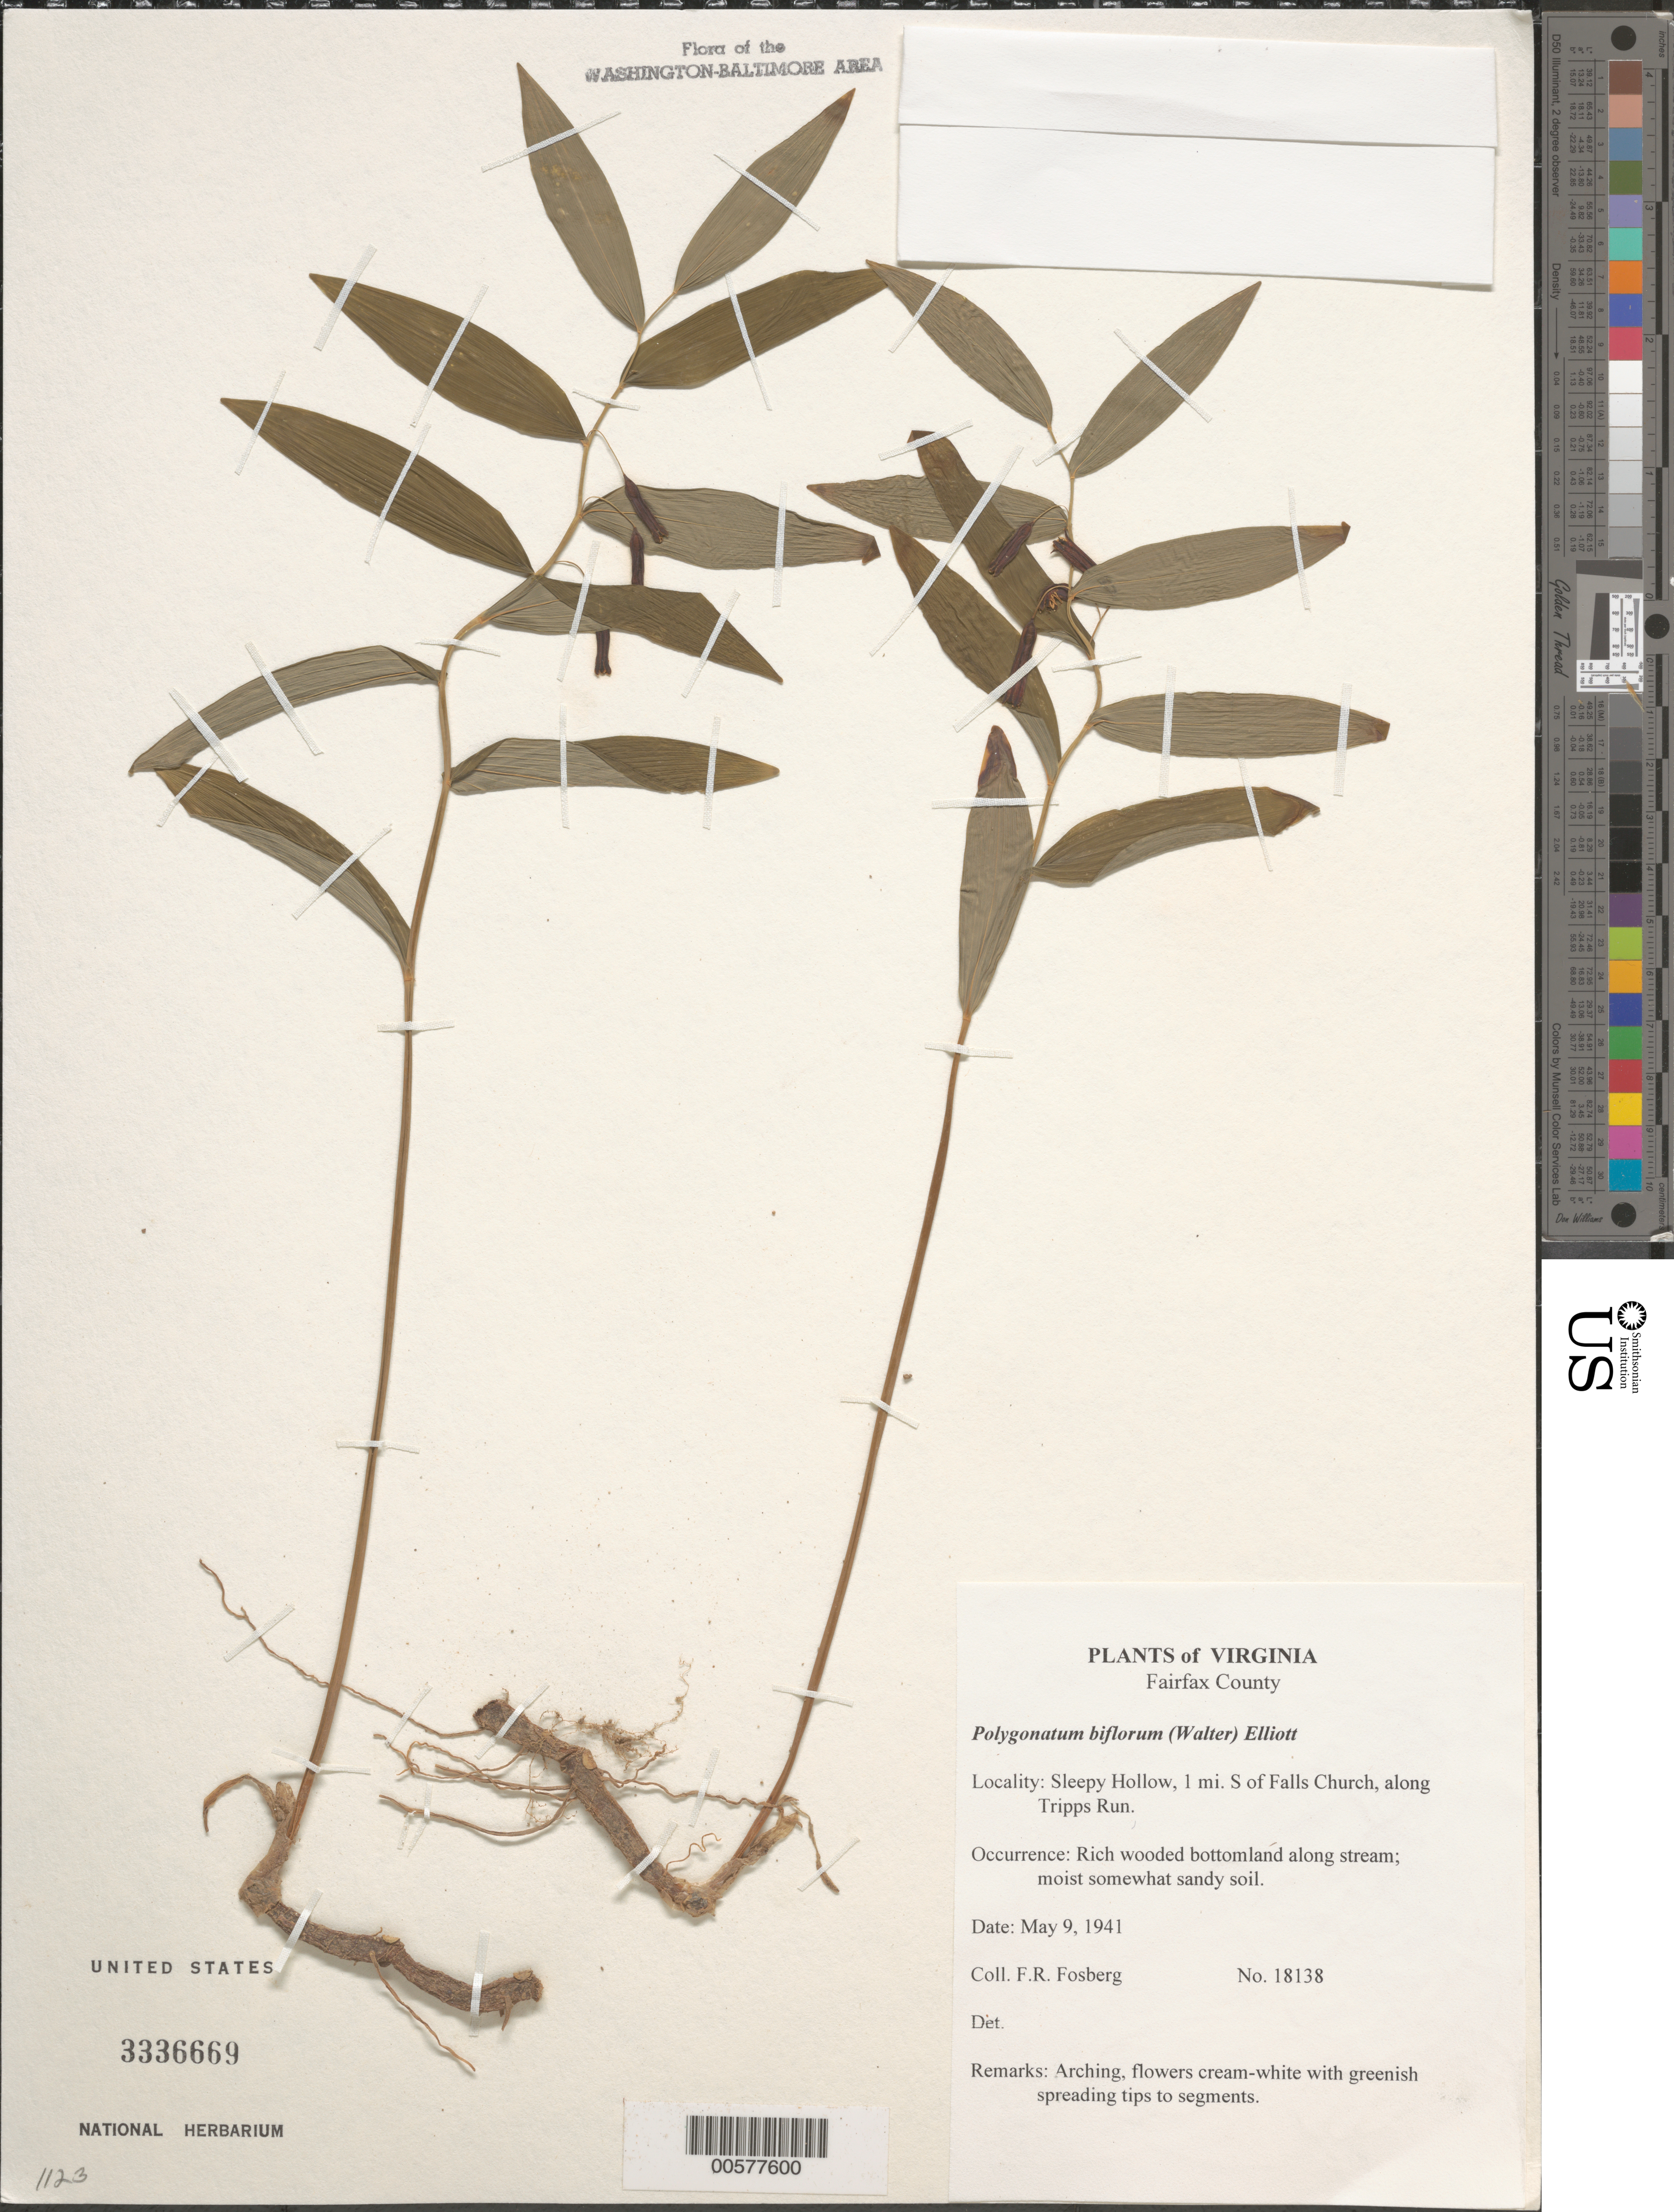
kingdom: Plantae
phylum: Tracheophyta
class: Liliopsida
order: Asparagales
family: Asparagaceae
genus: Polygonatum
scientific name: Polygonatum biflorum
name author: (Walter) Elliott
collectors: F. R. Fosberg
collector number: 18138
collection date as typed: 09 May 1941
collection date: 1941-05-09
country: United States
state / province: Virginia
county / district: Fairfax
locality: Sleepy Hollow, 1 mi. S of Falls Church, along Tripps Run.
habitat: Rich wooded bottomland along stream; moist somewhat sandy soil.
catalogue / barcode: US 3336669